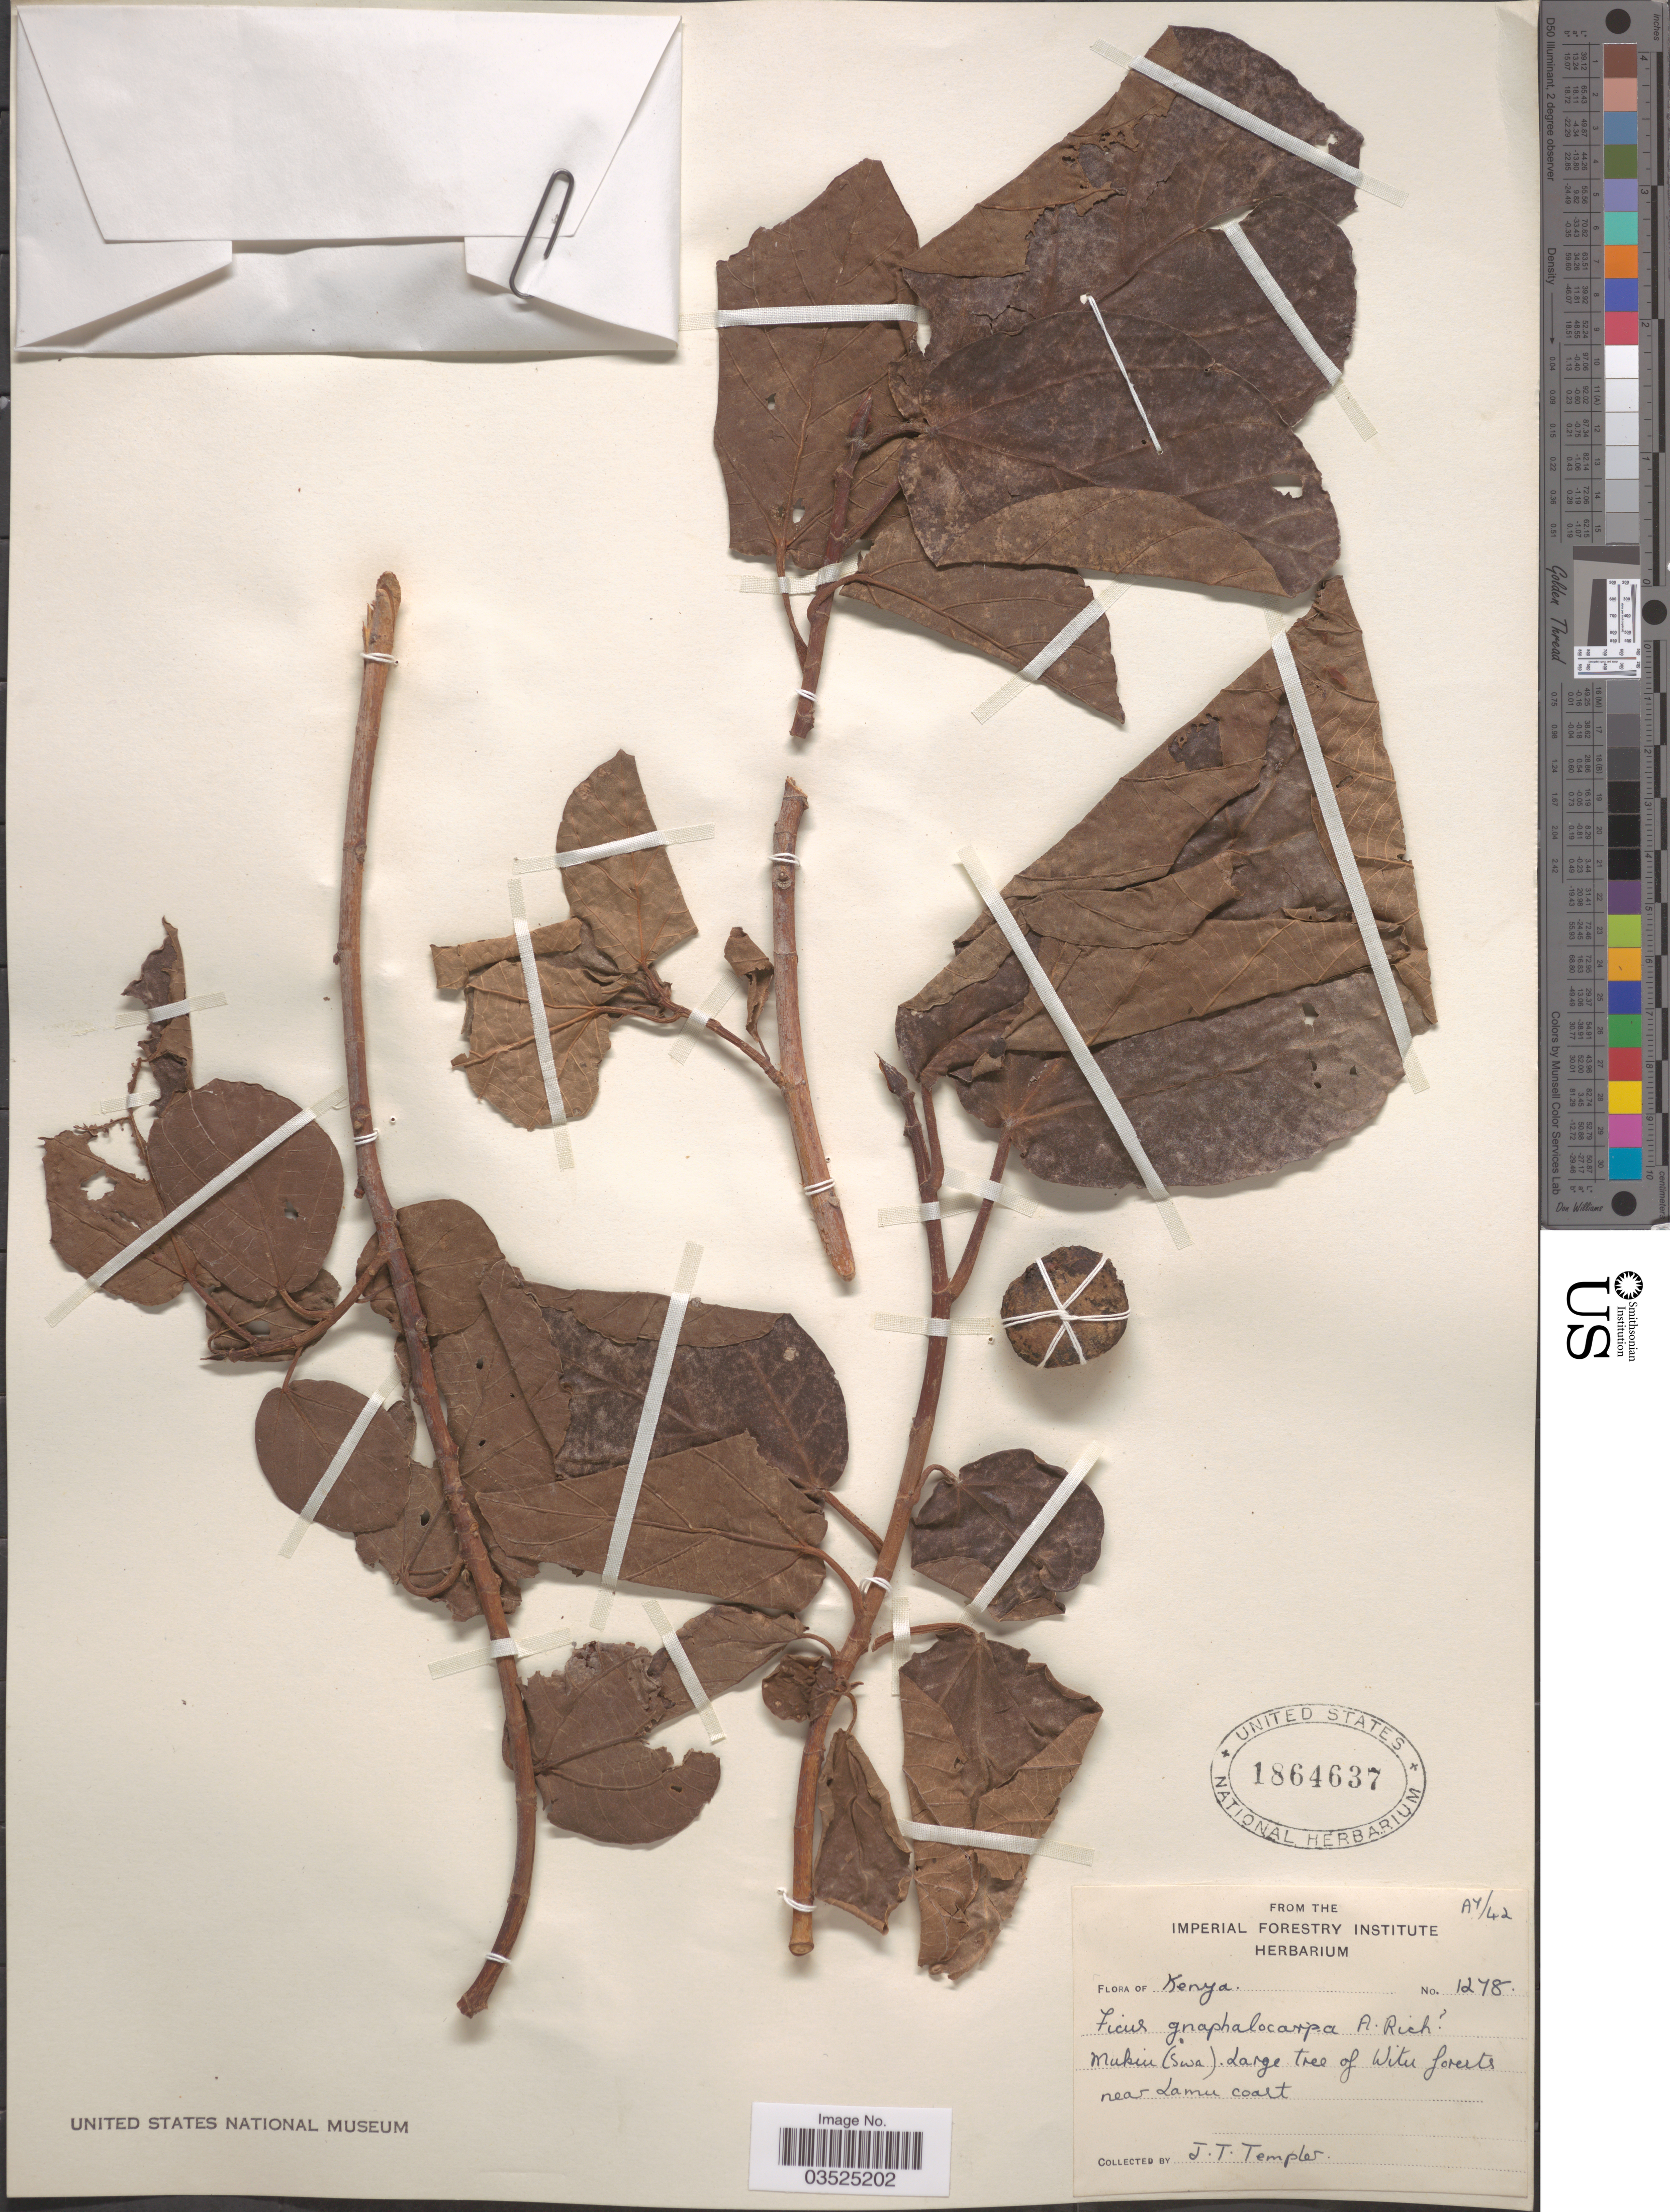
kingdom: Plantae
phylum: Tracheophyta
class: Magnoliopsida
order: Rosales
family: Moraceae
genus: Ficus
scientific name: Ficus gnaphalocarpa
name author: (Miq.) A. Rich.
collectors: J. Temples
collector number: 1278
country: Kenya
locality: Mukiu (Swa)? Near Lamu coast.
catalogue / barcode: US 1864637